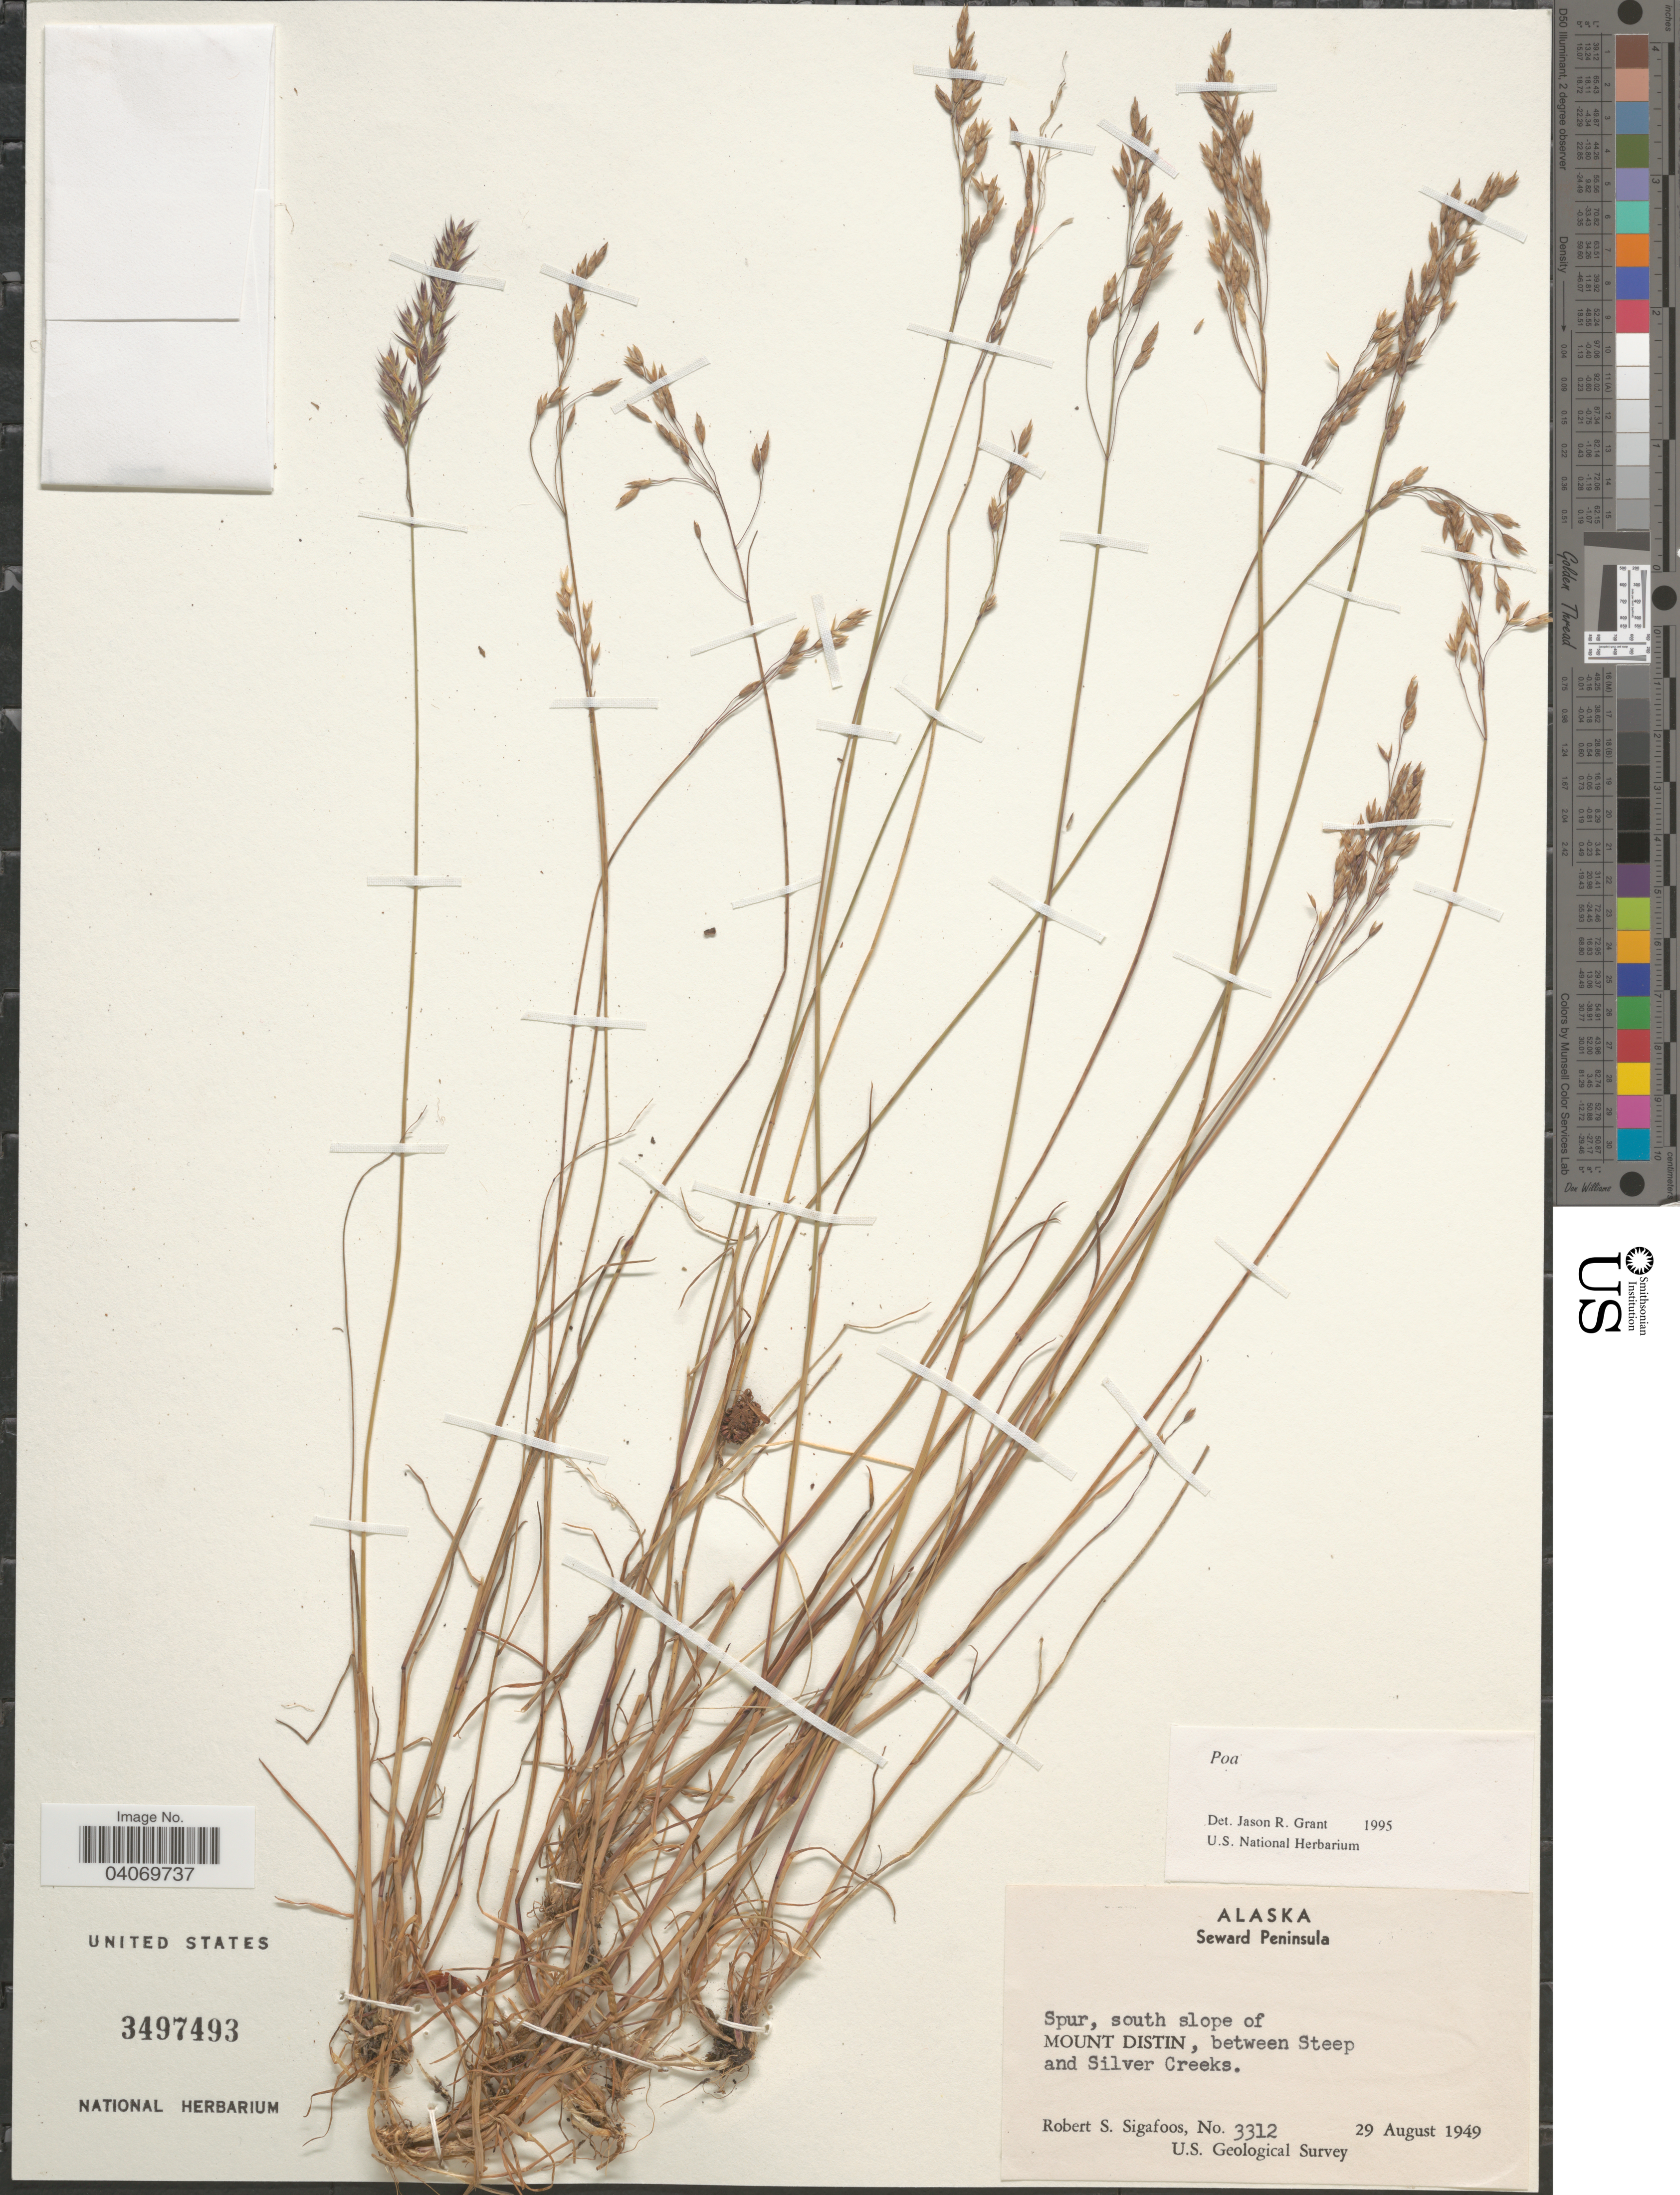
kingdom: Plantae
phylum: Tracheophyta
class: Liliopsida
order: Poales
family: Poaceae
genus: Poa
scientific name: Poa sp.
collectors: R. Sigafoos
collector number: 3312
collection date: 1949-08-29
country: United States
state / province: Alaska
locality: Seward Peninsula. Spur, south slope of Mount Distin, between Steep and Silver Creeks. U.S. Geological Survey.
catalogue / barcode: US 3497493